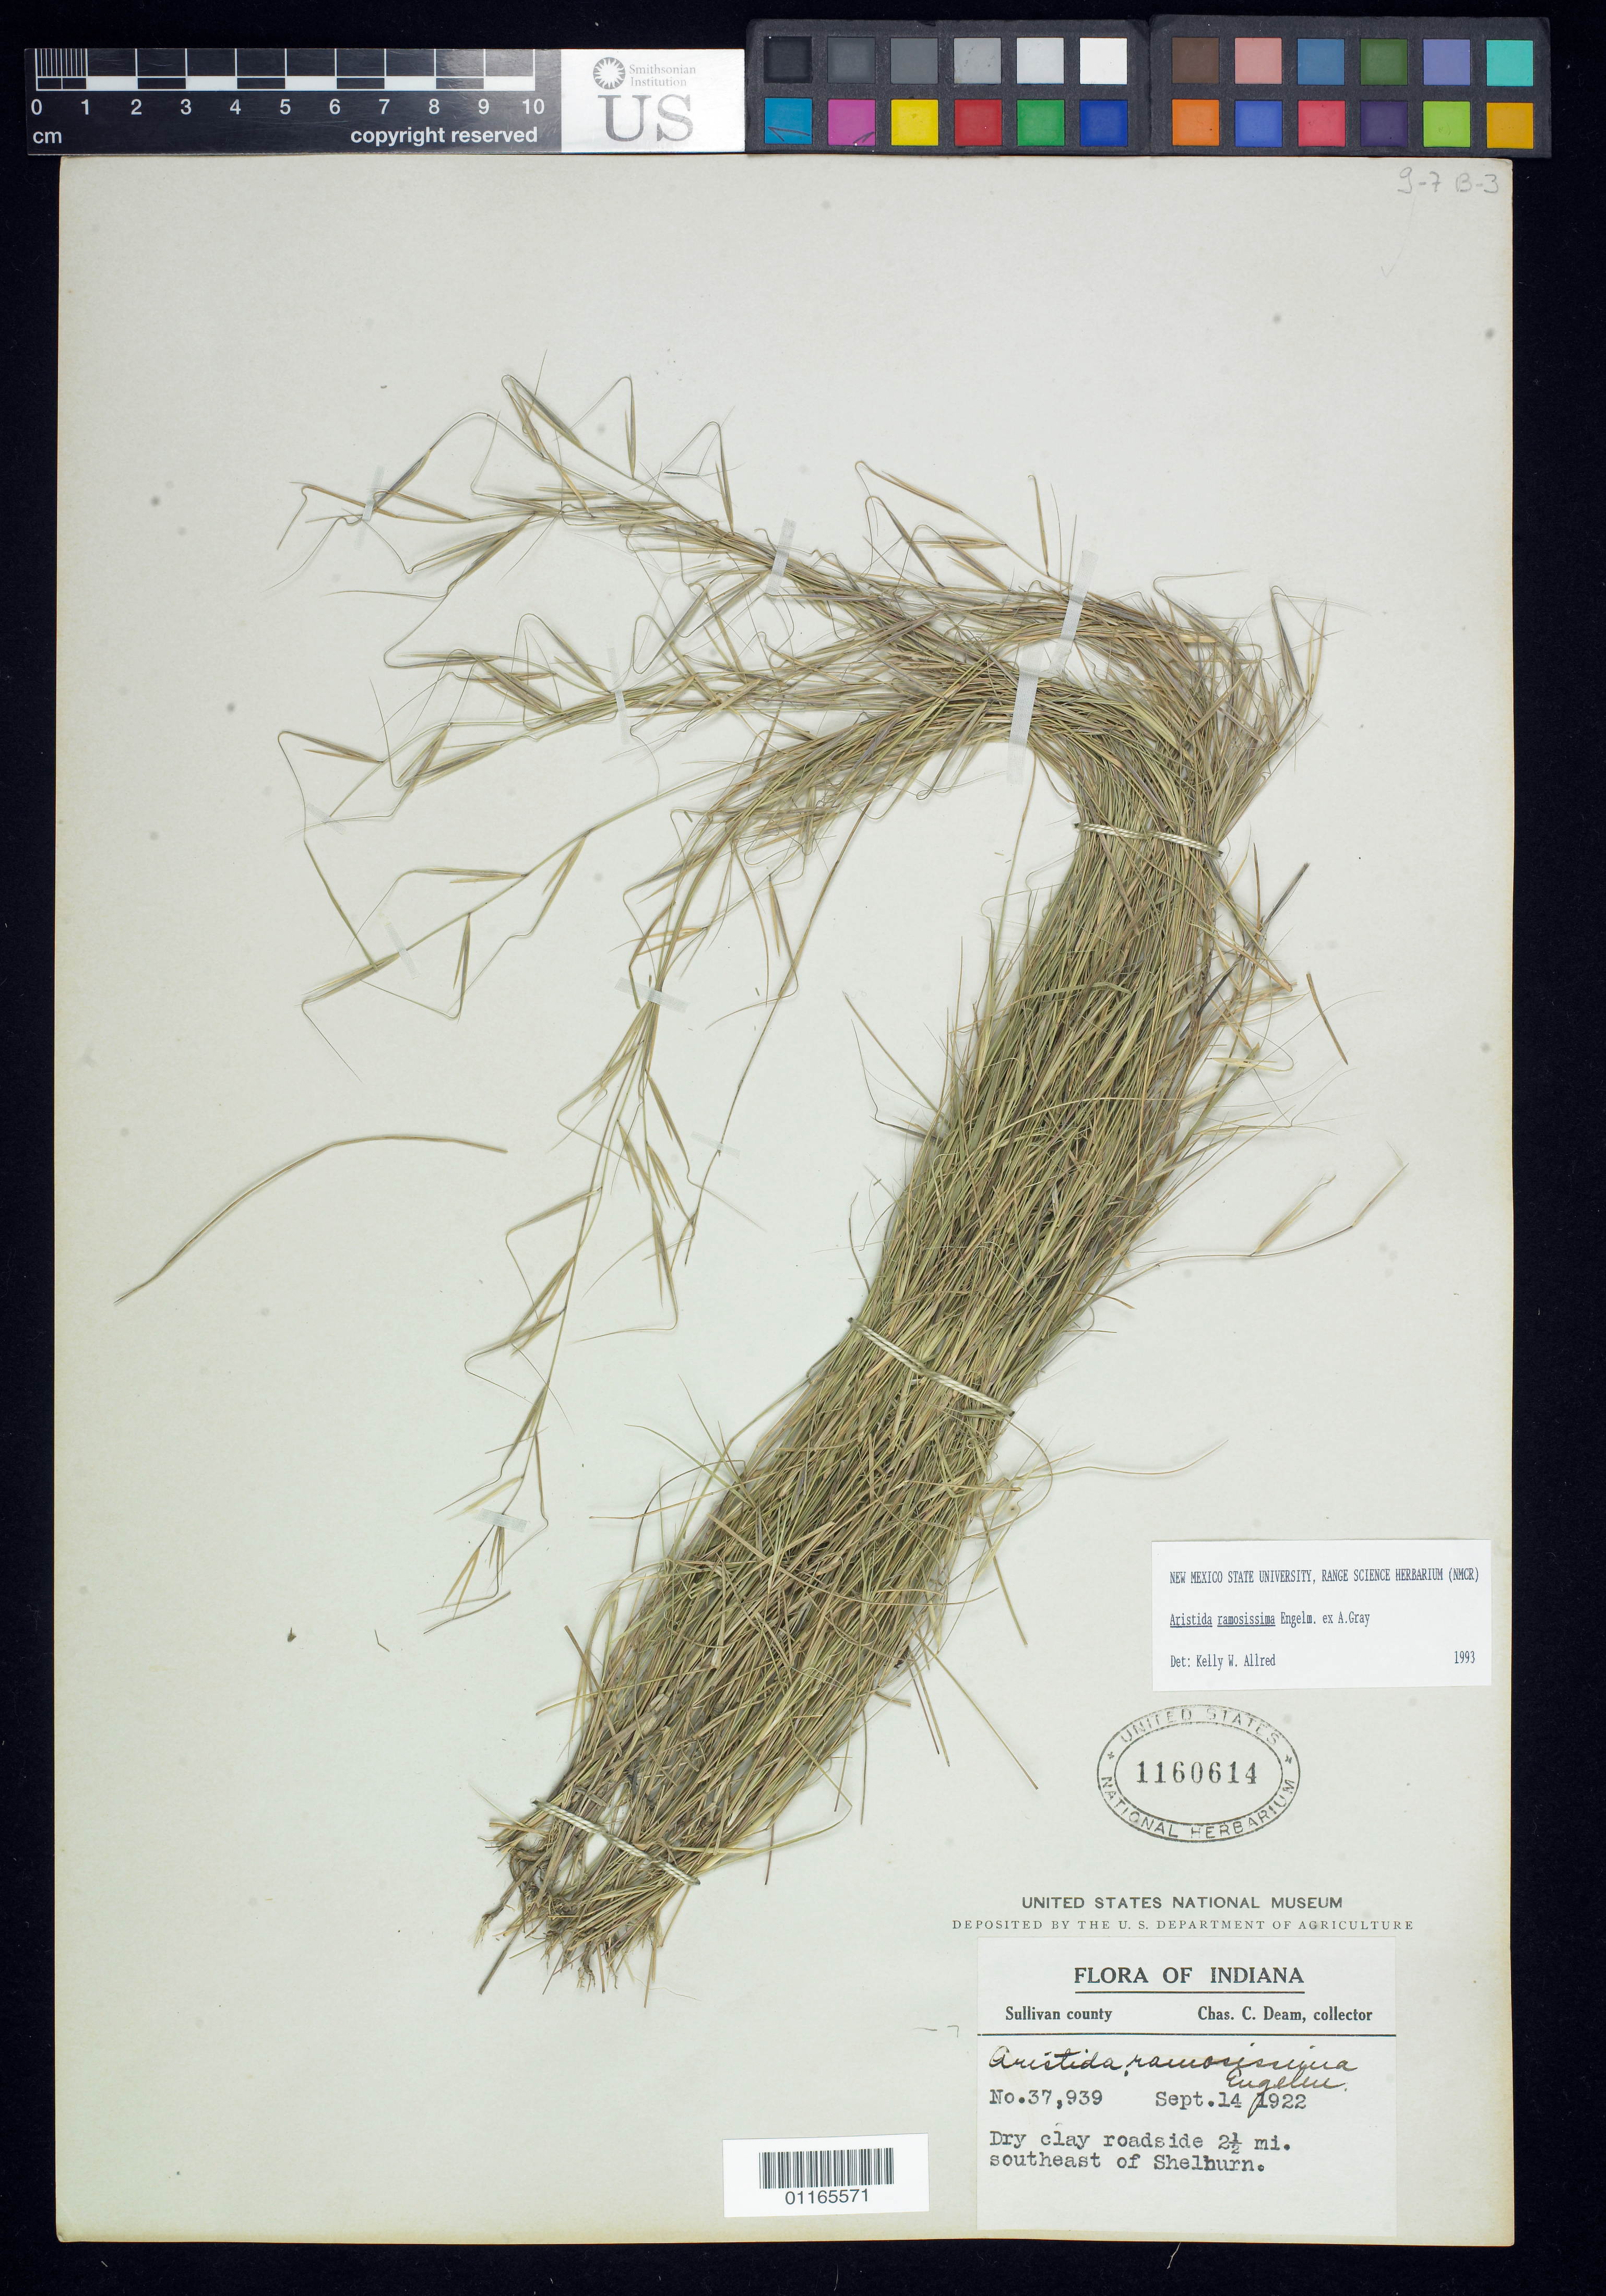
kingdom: Plantae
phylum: Tracheophyta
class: Liliopsida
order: Poales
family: Poaceae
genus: Aristida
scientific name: Aristida ramosissima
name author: Engelm. ex A. Gray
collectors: C. C. Deam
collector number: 37939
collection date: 1922-09-14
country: United States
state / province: Indiana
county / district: Sullivan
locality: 2.5 mi. southeast of Shelburn.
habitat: Dry clay roadside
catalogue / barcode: US 1160614